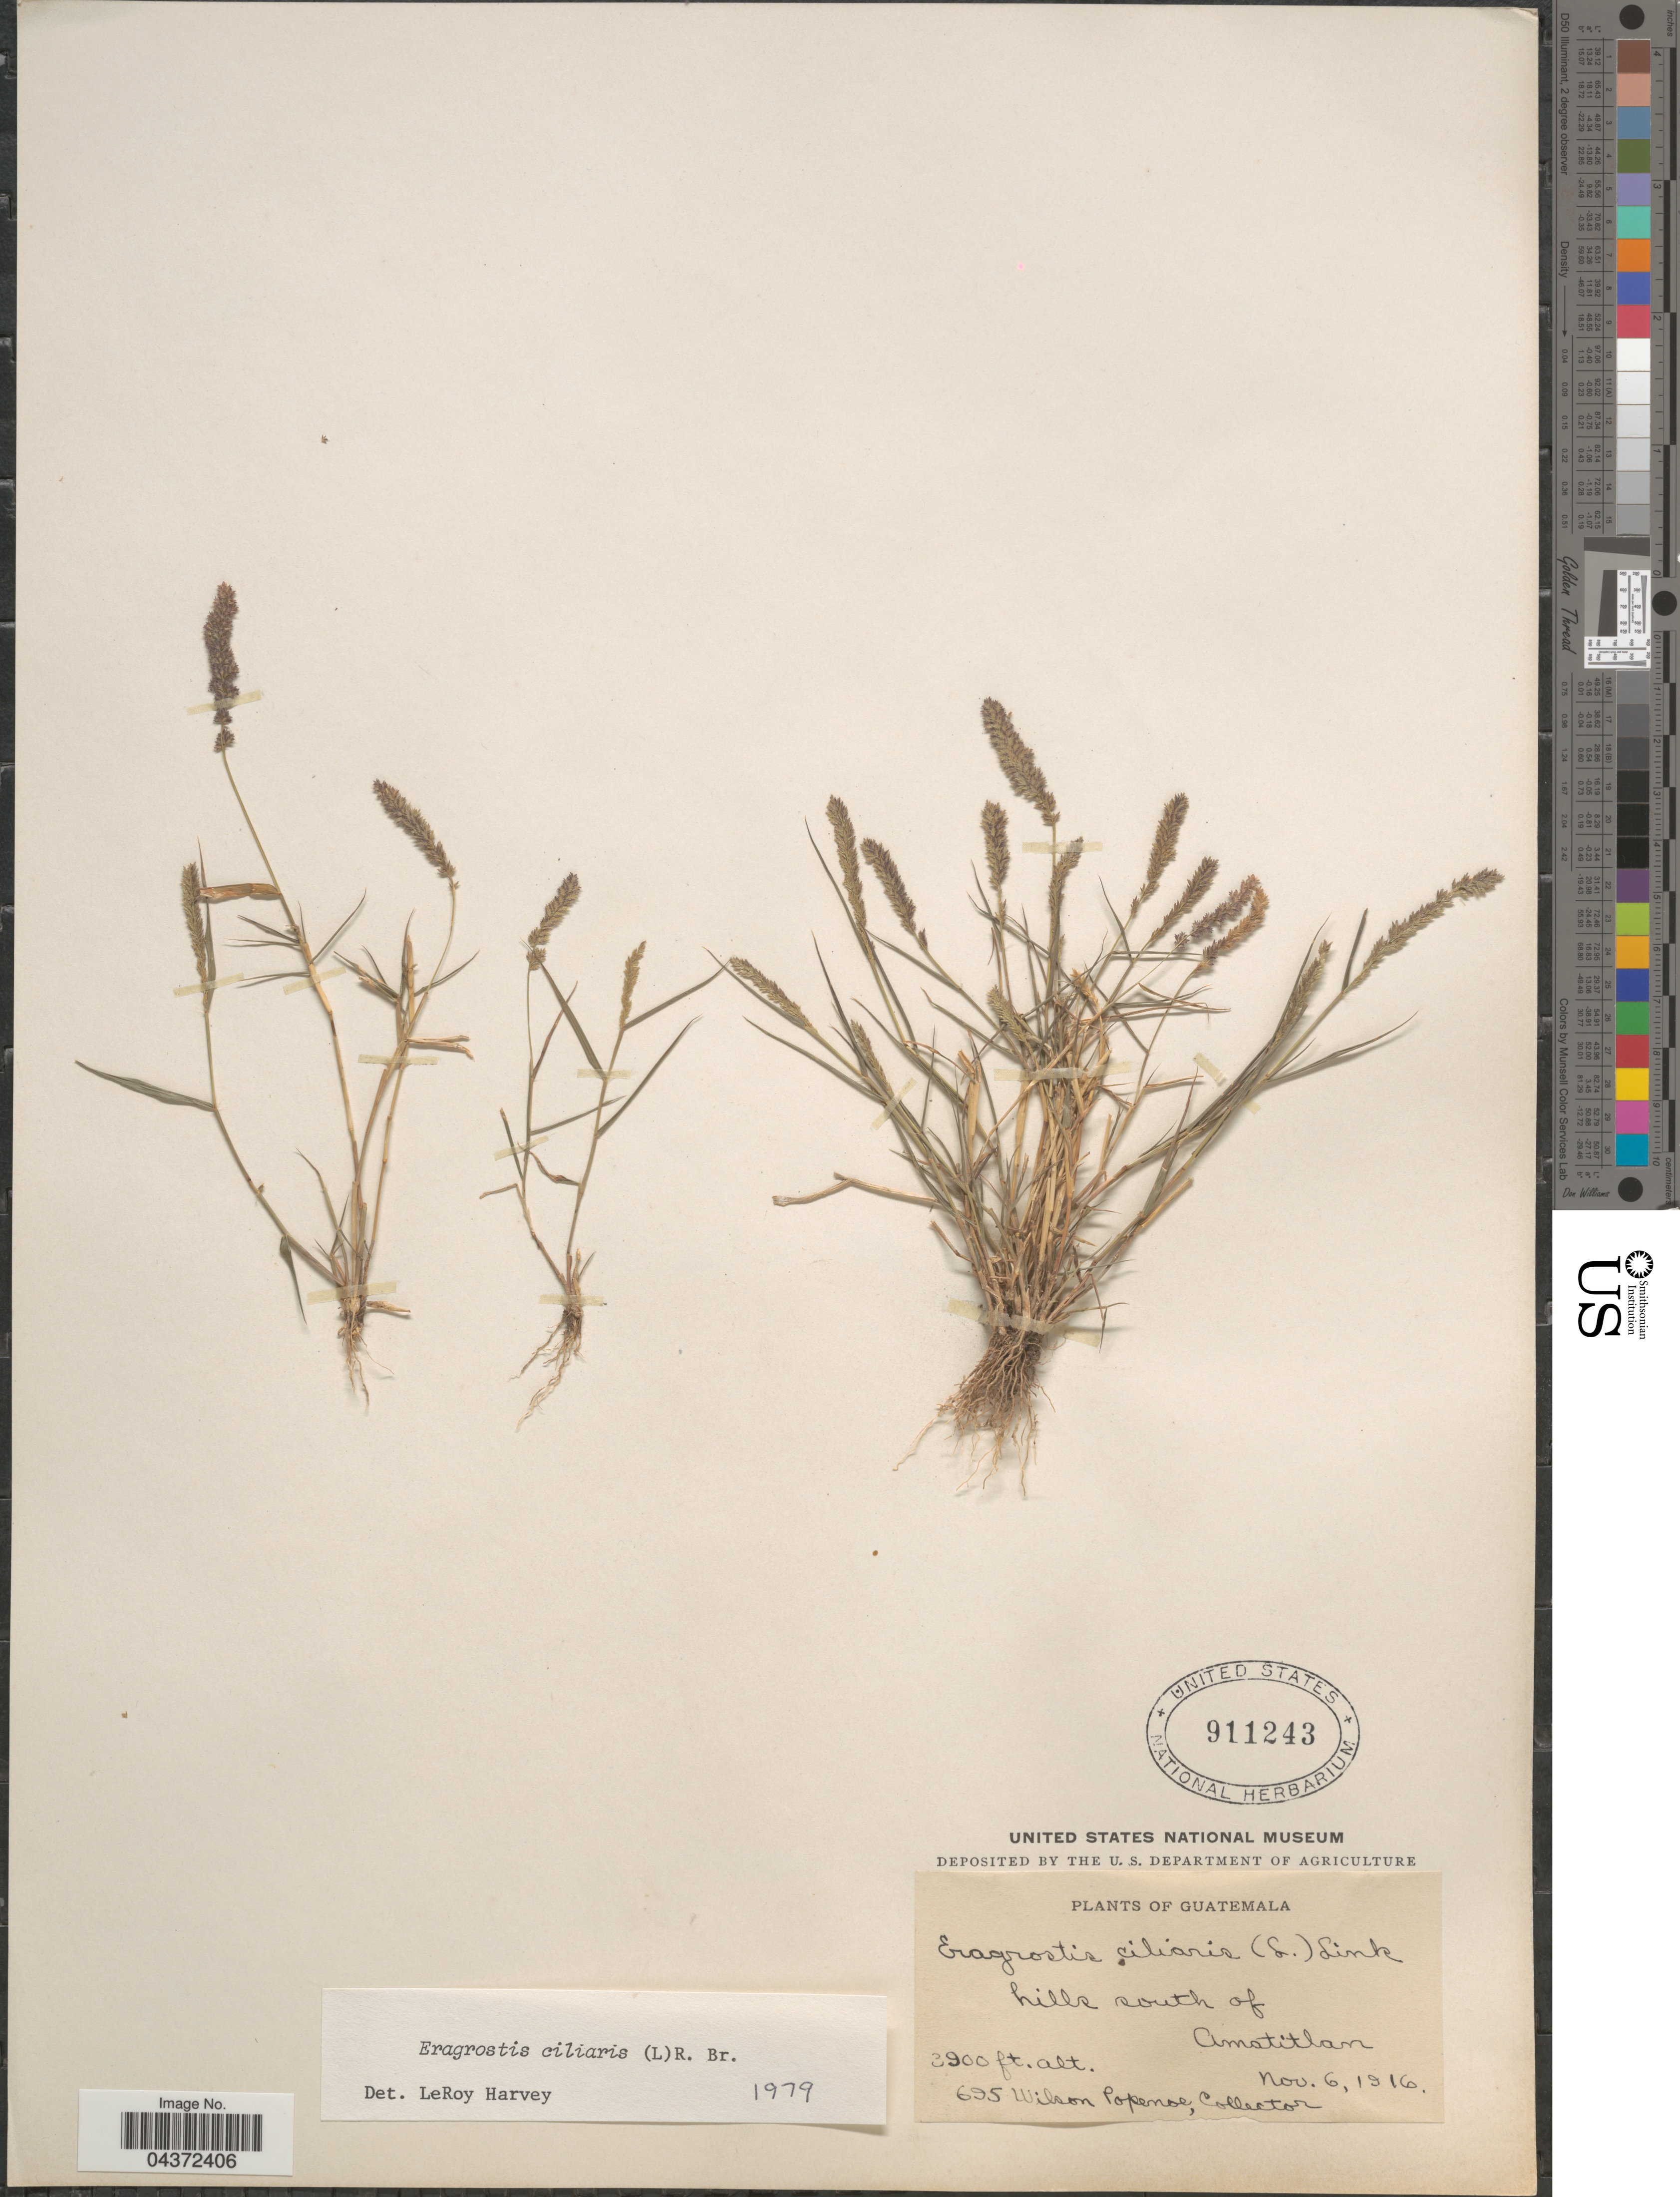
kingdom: Plantae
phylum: Tracheophyta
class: Liliopsida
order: Poales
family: Poaceae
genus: Eragrostis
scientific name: Eragrostis ciliaris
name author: (L.) R. Br.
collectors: W. Popenoe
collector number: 695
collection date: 1916-11-06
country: Guatemala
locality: Hills south of Amatitlan.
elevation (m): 1189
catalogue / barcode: US 911243